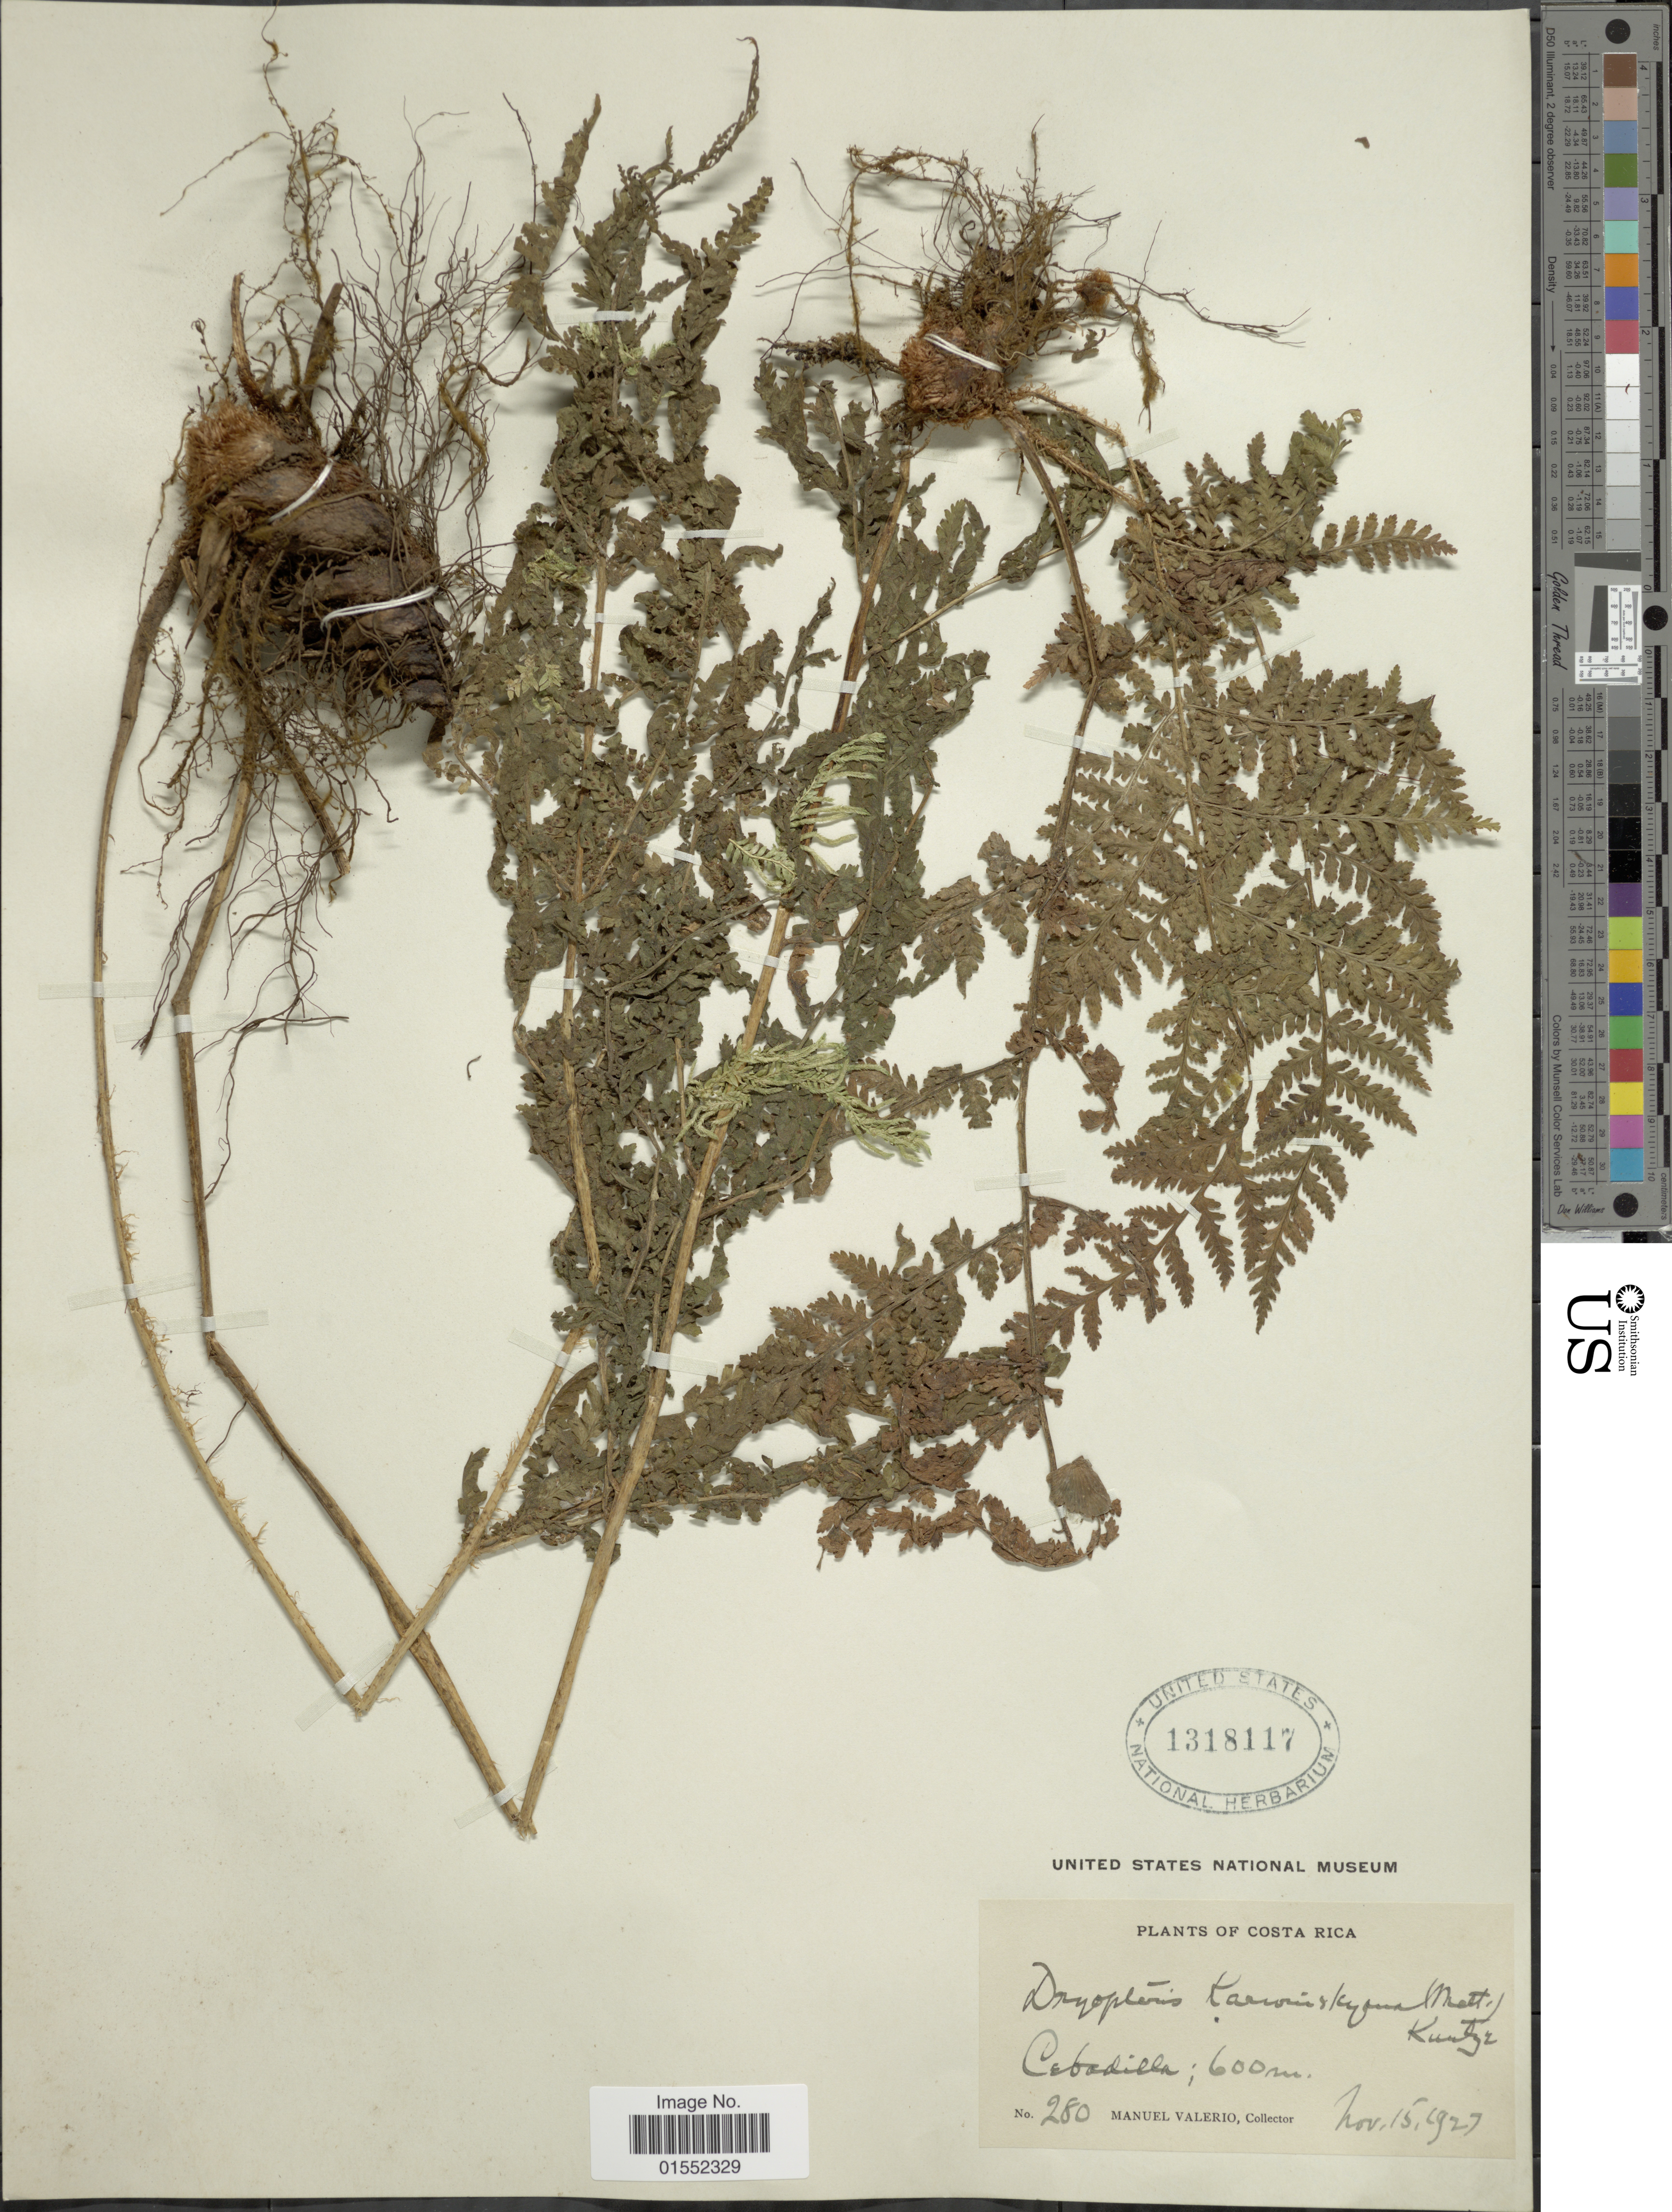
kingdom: Plantae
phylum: Tracheophyta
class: Polypodiopsida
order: Polypodiales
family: Dryopteridaceae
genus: Dryopteris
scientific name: Dryopteris karwinskyana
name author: (Mett.) Kuntze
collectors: M. Valerio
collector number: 280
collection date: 1927-11-15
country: Costa Rica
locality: Cebadilla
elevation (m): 600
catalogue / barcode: US 1318117